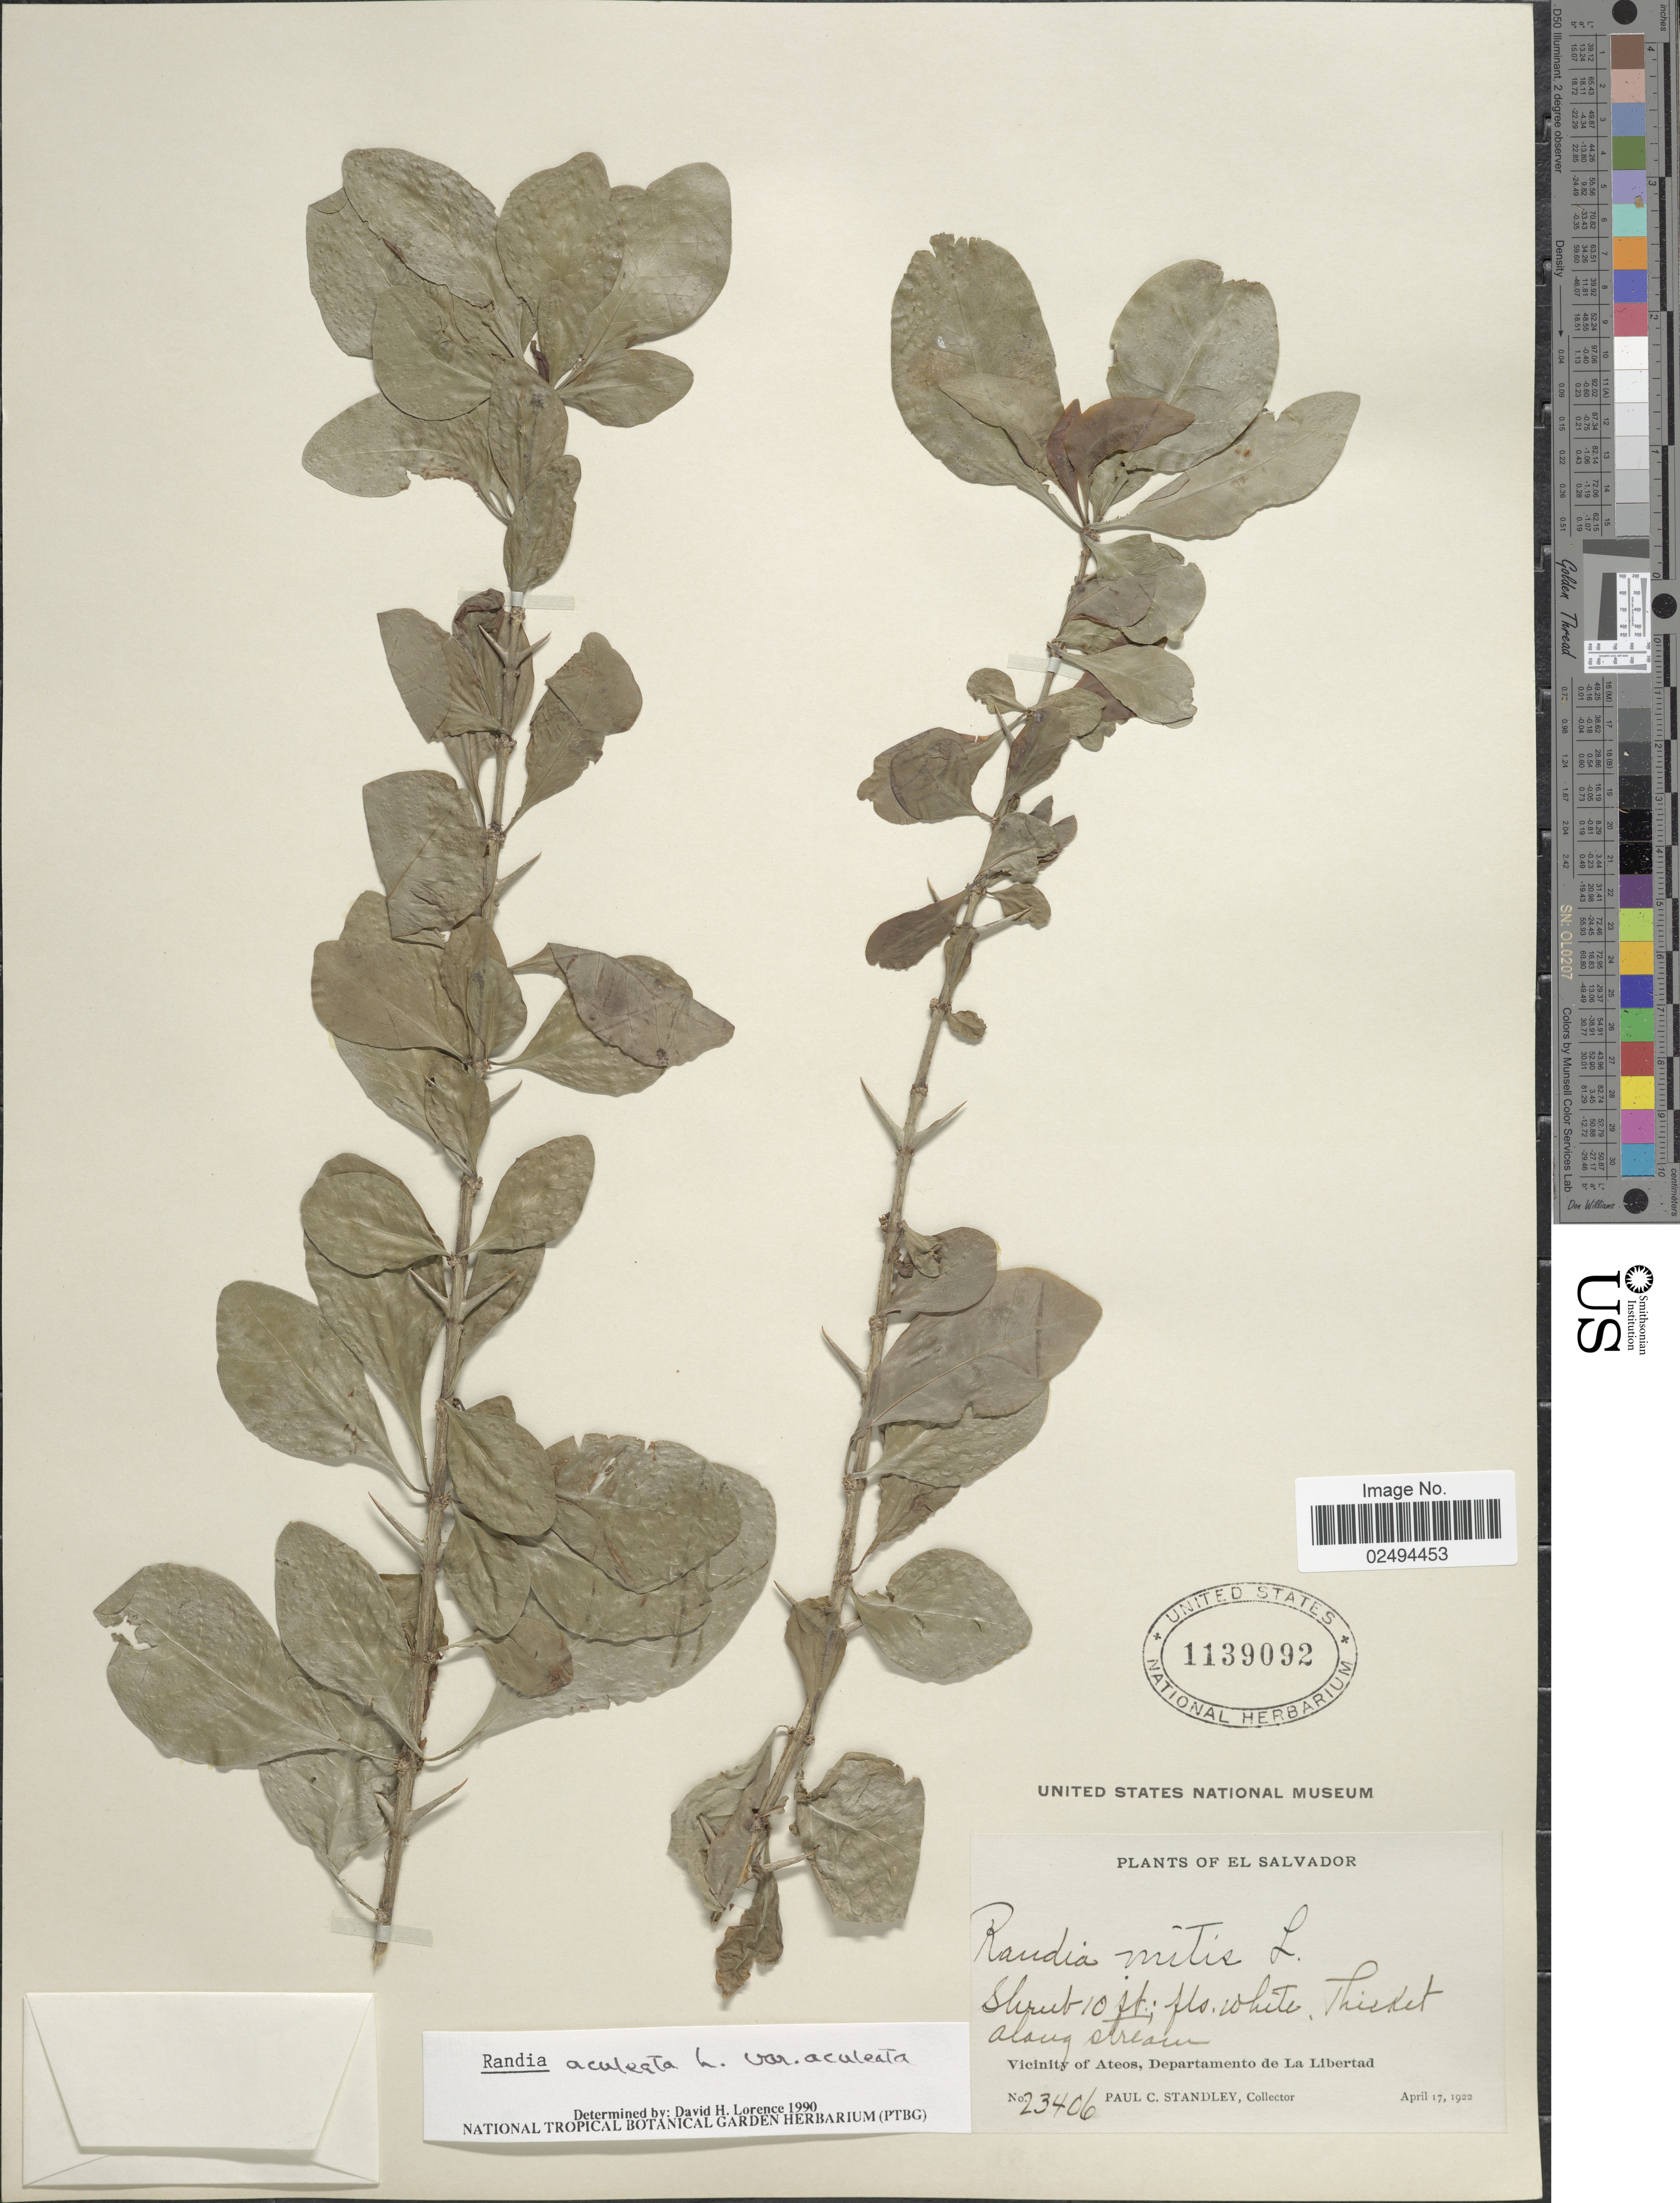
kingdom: Plantae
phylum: Tracheophyta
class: Magnoliopsida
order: Gentianales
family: Rubiaceae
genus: Randia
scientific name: Randia aculeata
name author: L.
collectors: P. C. Standley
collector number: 23406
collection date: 1922-04-17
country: El Salvador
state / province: La Libertad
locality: Along stream, Vicinity of Ateos, Departamento de La Libertad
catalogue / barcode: US 1139092